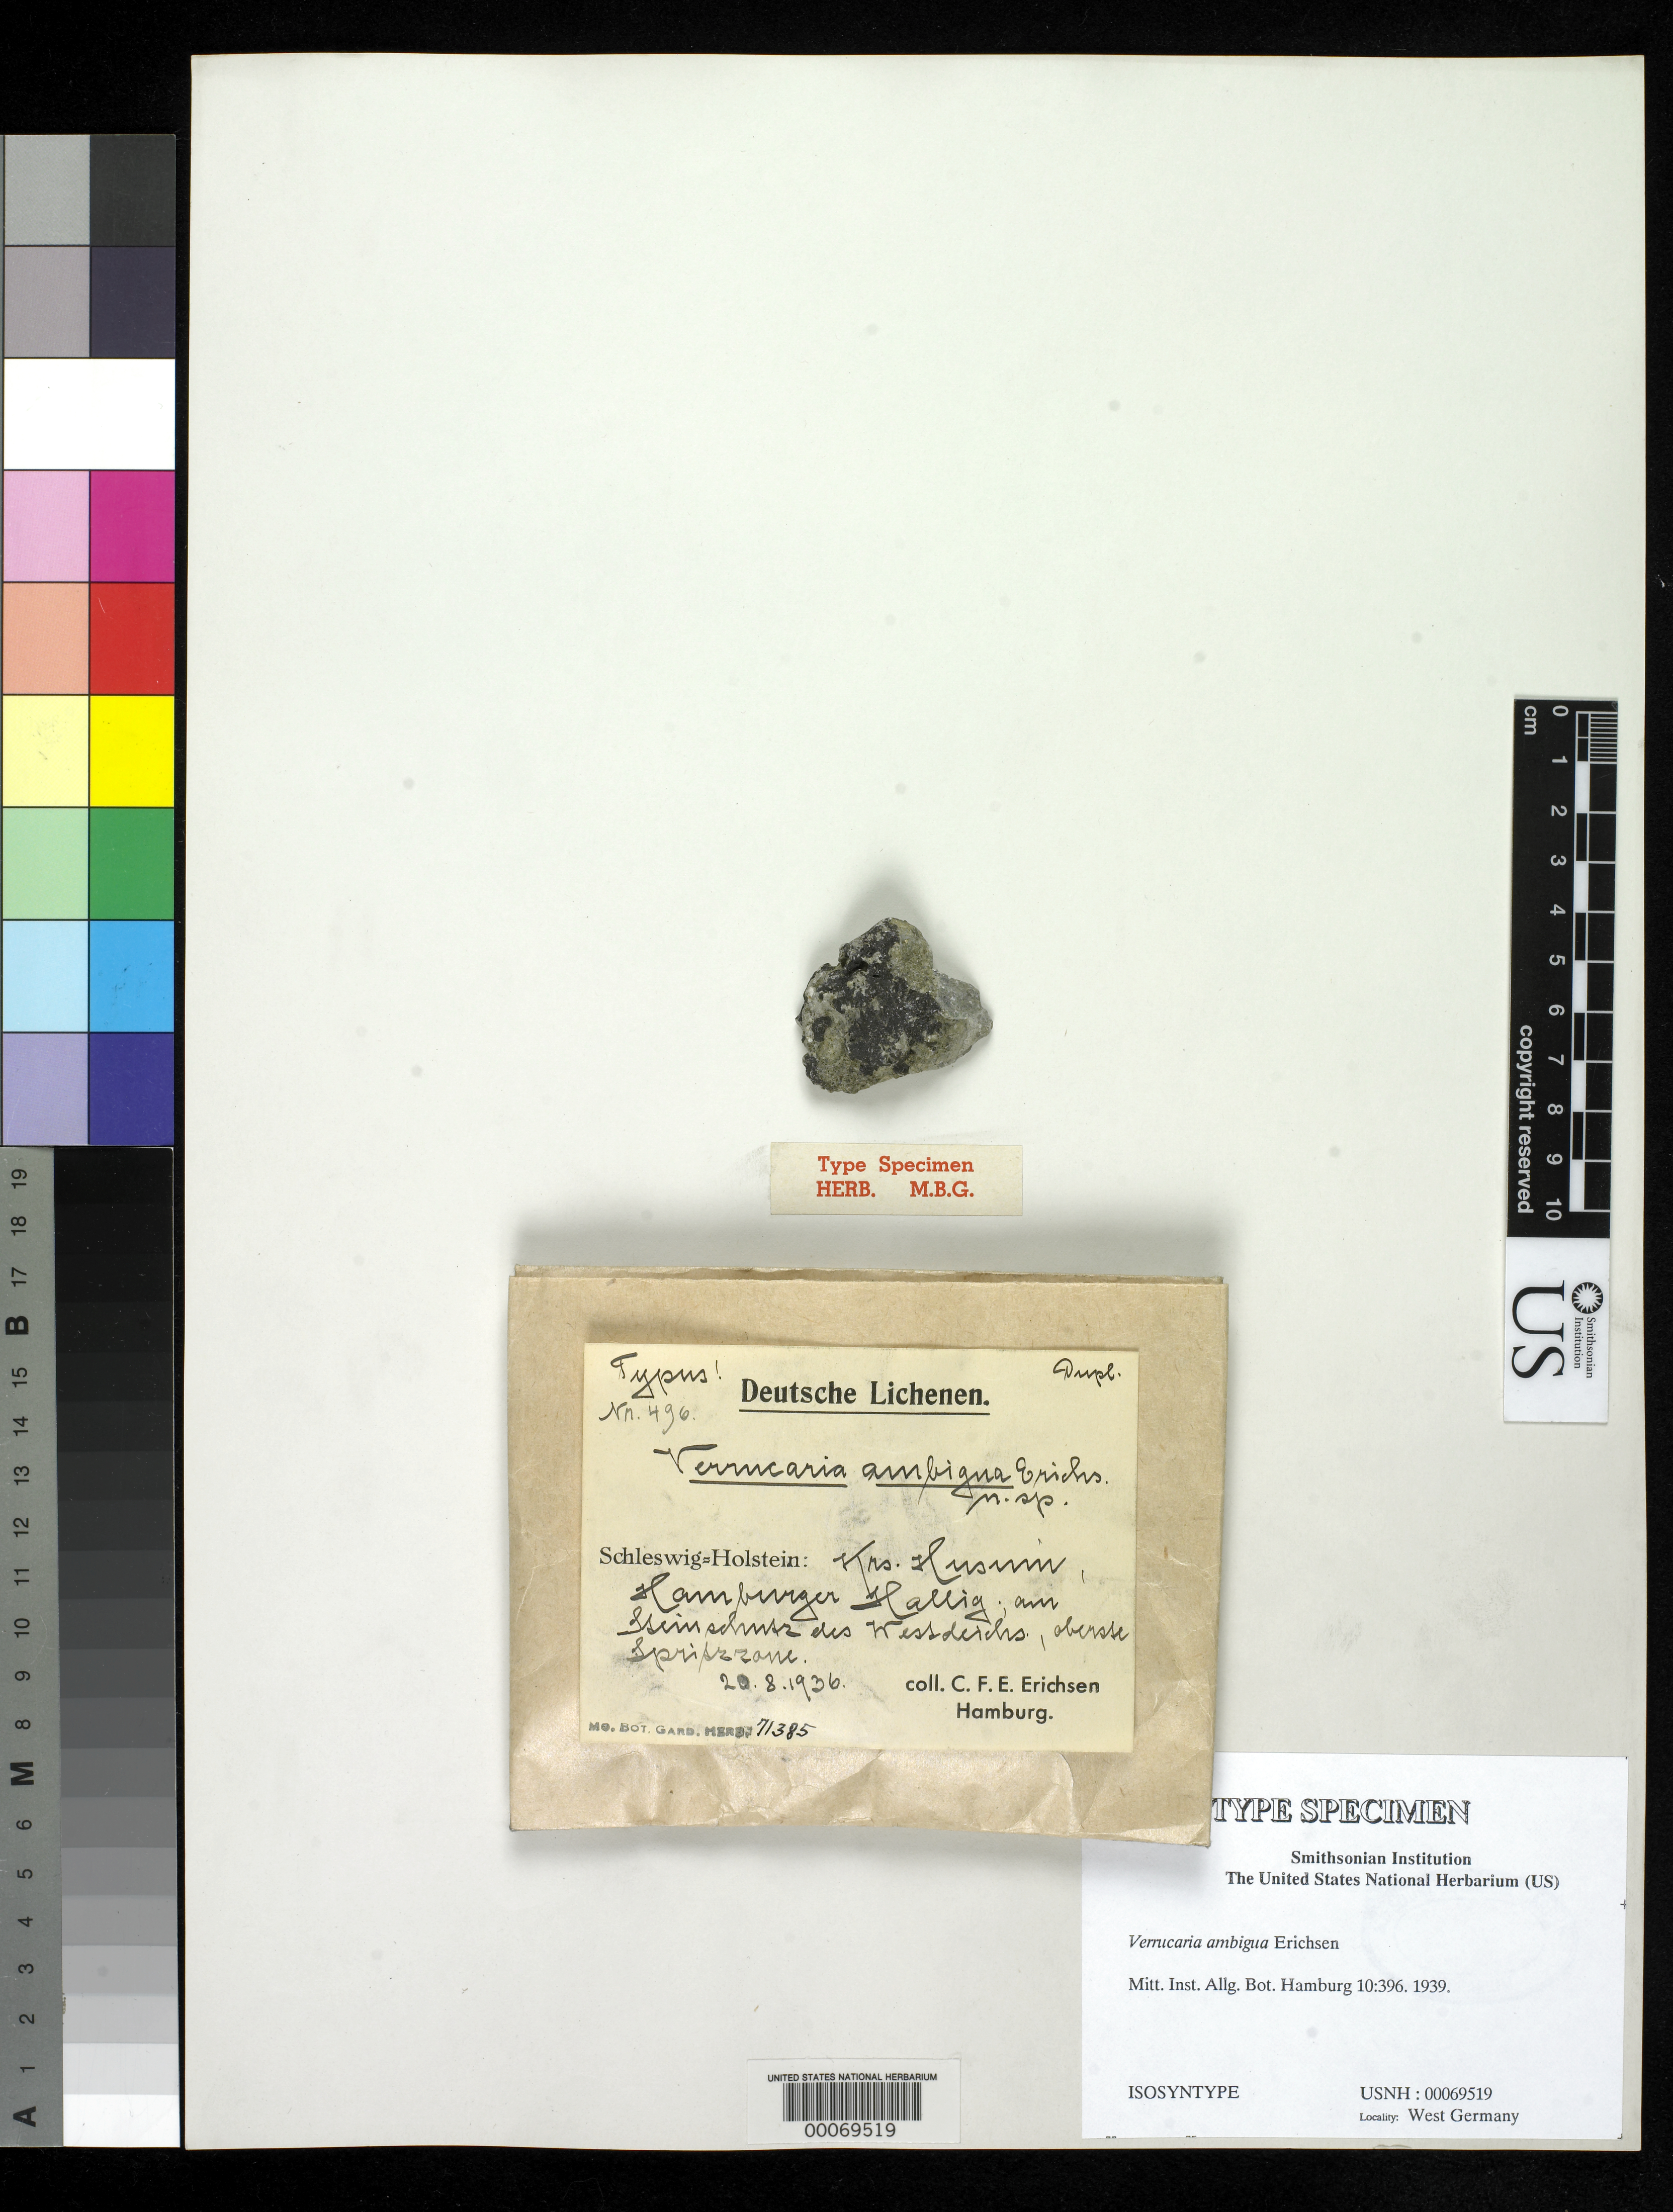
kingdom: Fungi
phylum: Ascomycota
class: Eurotiomycetes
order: Verrucariales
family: Verrucariaceae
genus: Verrucaria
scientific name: Verrucaria ambigua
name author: Erichsen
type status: Isosyntype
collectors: C. F. E. Erichsen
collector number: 496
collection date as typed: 20 Aug 1936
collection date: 1936-08-20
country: Germany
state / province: Schleswig-Holstein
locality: Nordfriesland, Kreis Husum, Hamburger Hallig, am steinschutz des westdeichs. [Nordfriesland, Husum District, Hamburg Hallig, at the stone shelter of the west dyke.]